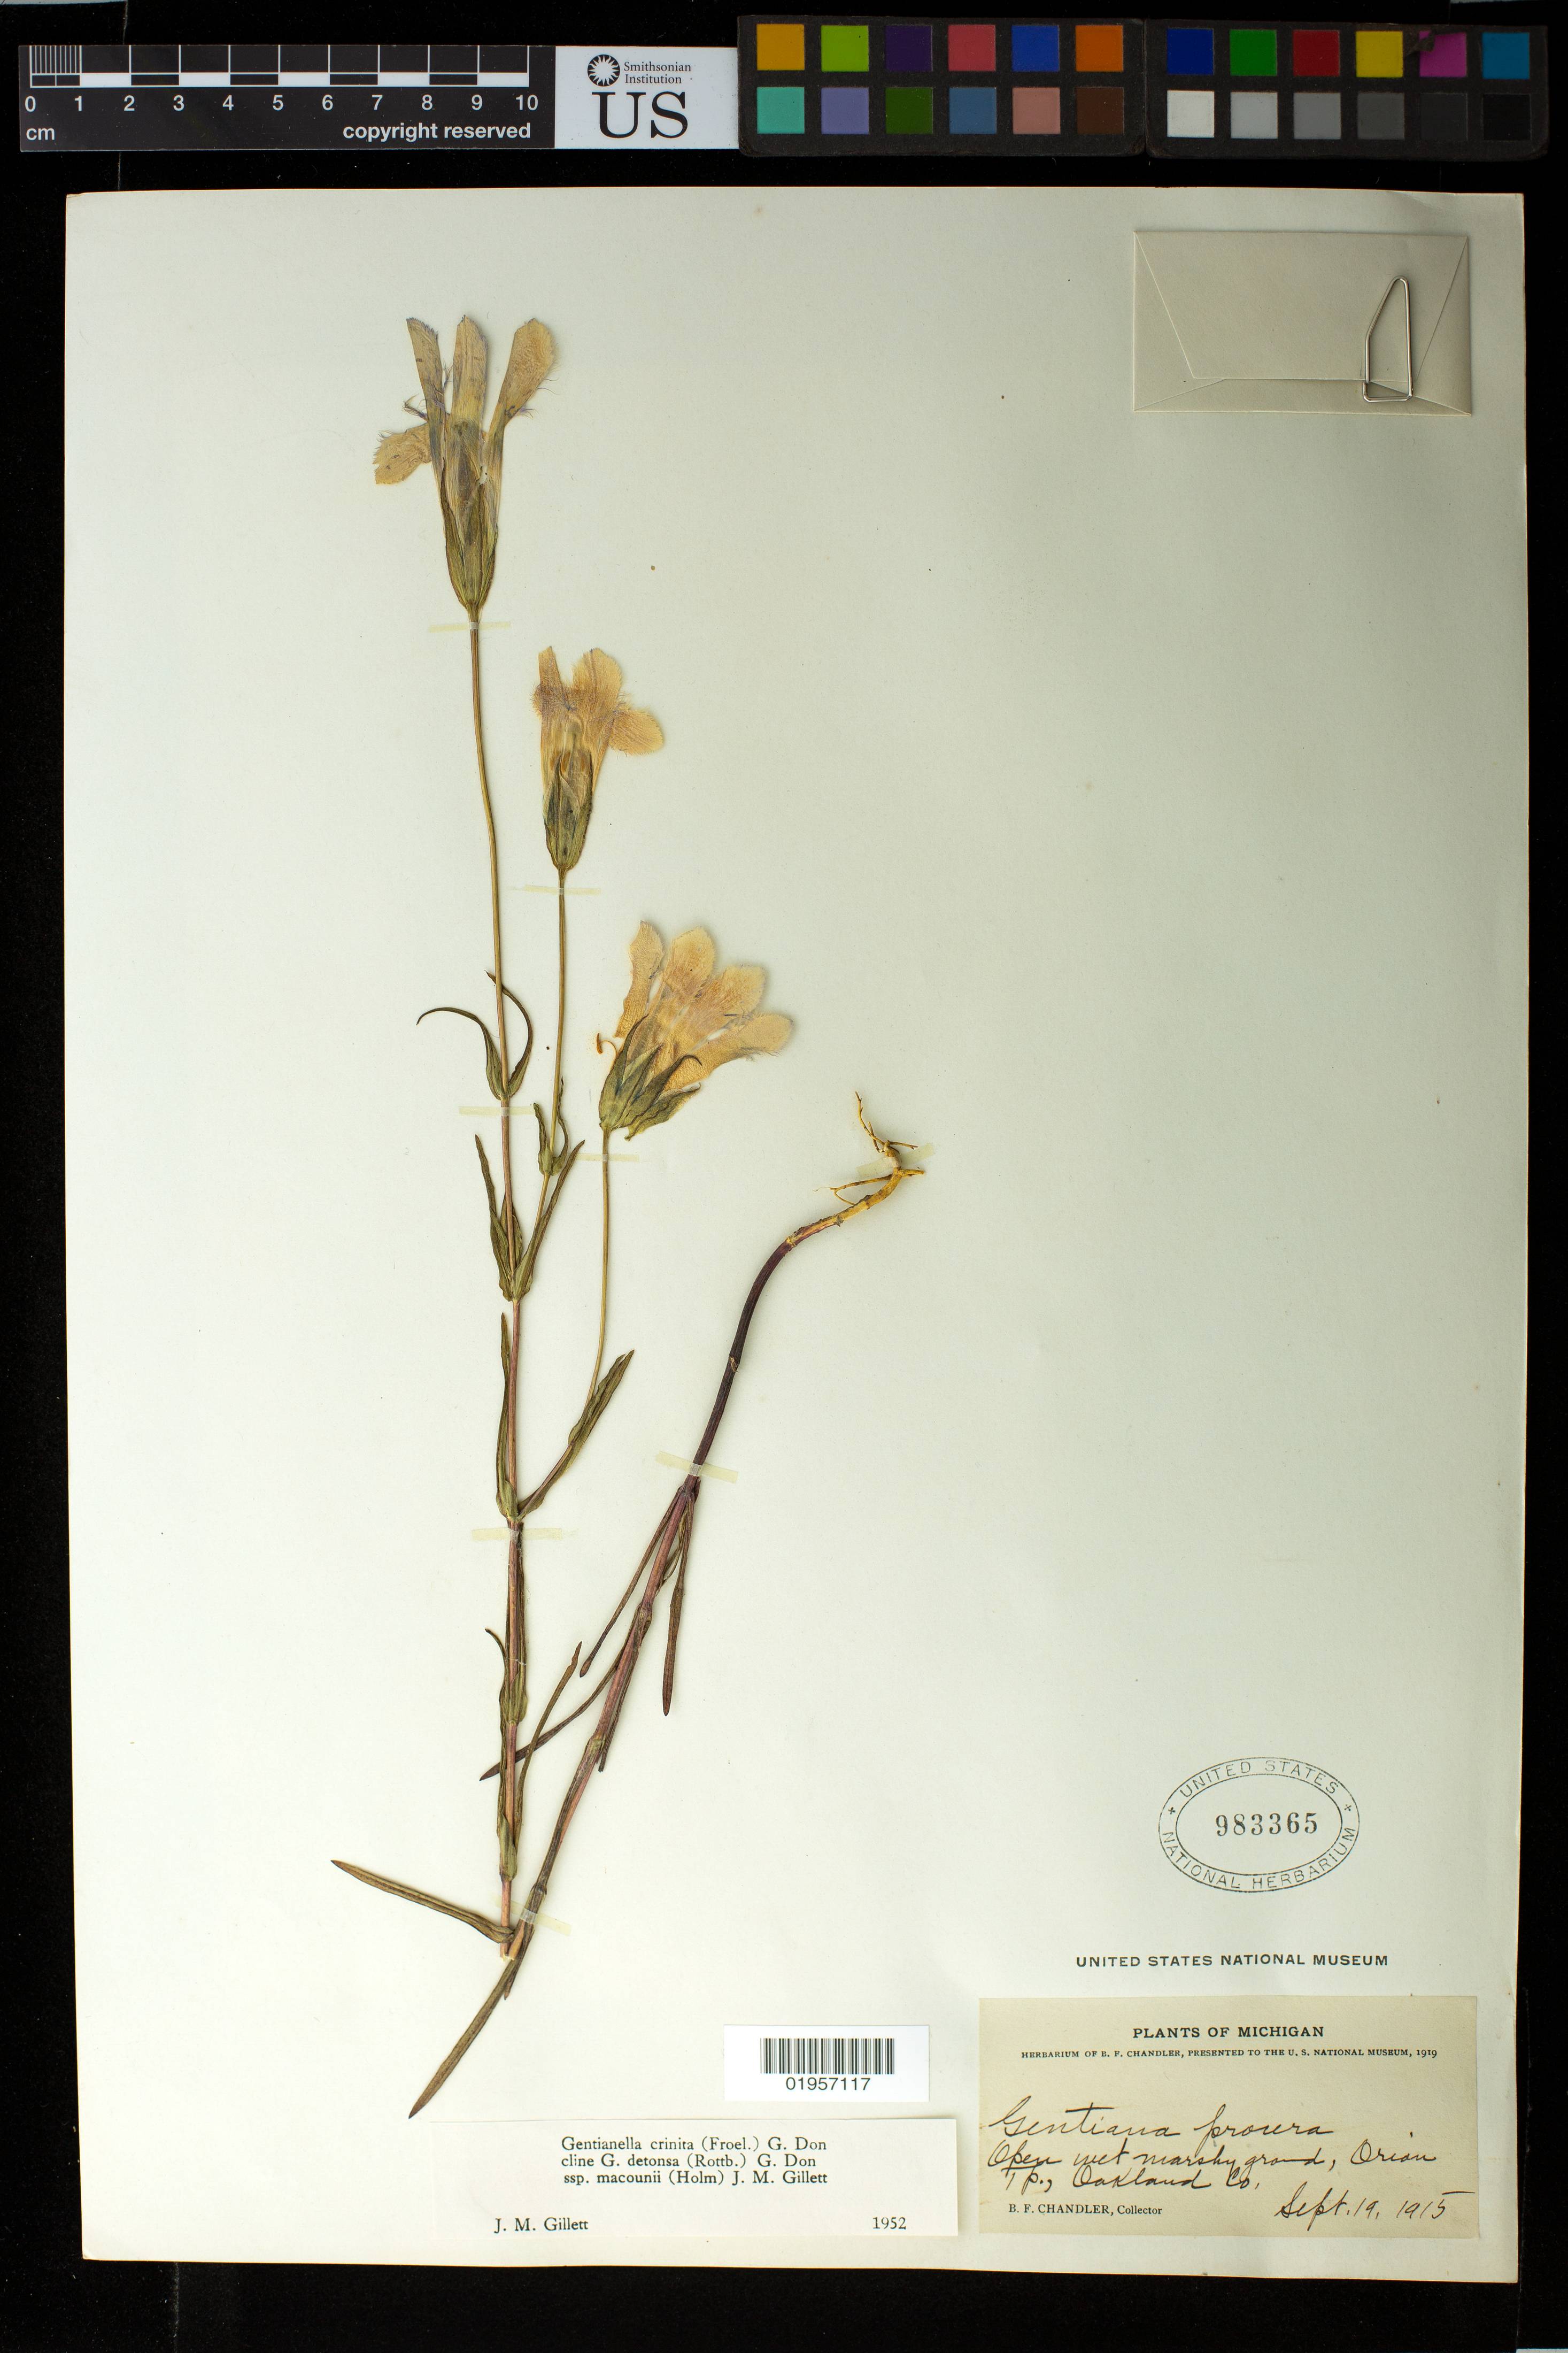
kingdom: Plantae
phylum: Tracheophyta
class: Magnoliopsida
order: Gentianales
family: Gentianaceae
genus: Gentianella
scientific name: Gentianella crinita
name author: (Froel.) G. Don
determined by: Gillett, J. M.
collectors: B. F. Chandler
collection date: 1915-09-19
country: United States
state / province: Michigan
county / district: Oakland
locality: Orion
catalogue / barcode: US 983365